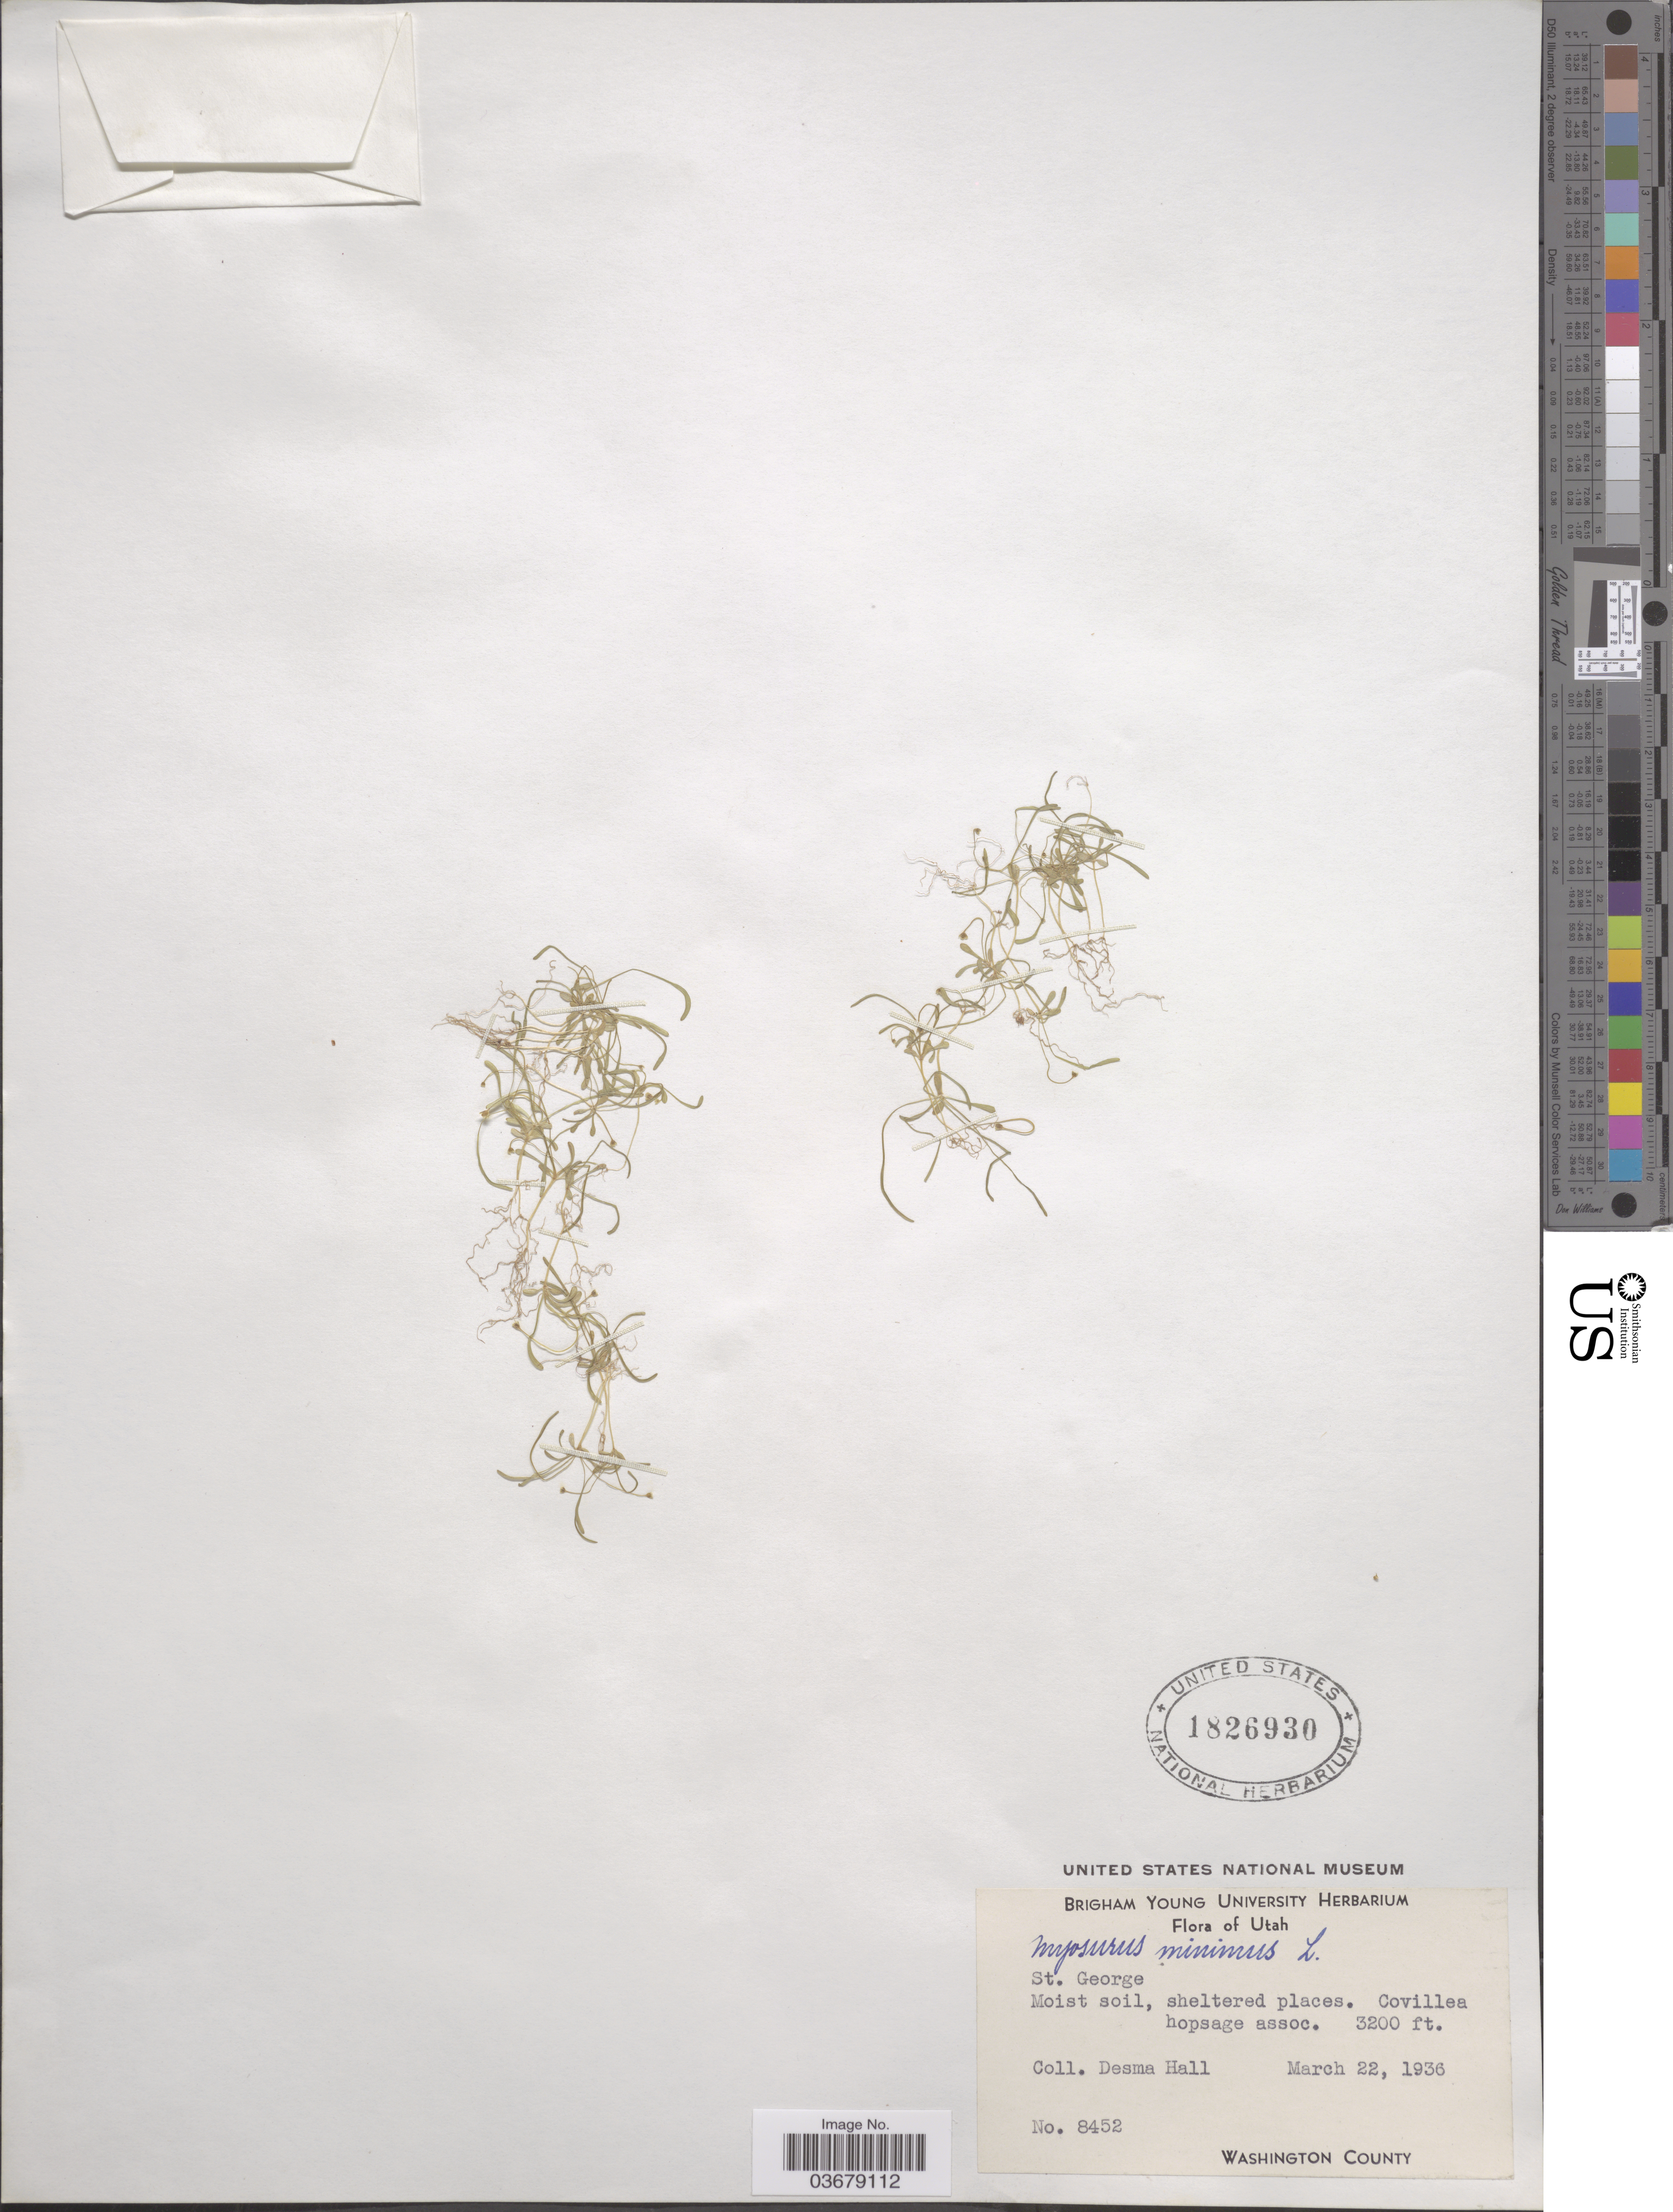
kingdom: Plantae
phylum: Tracheophyta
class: Magnoliopsida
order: Ranunculales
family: Ranunculaceae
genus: Myosurus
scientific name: Myosurus minimus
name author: L.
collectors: D. Hall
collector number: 8452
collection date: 1936-03-22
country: United States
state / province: Utah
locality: St. George. Wahsington County.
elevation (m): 975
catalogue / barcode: US 1826930